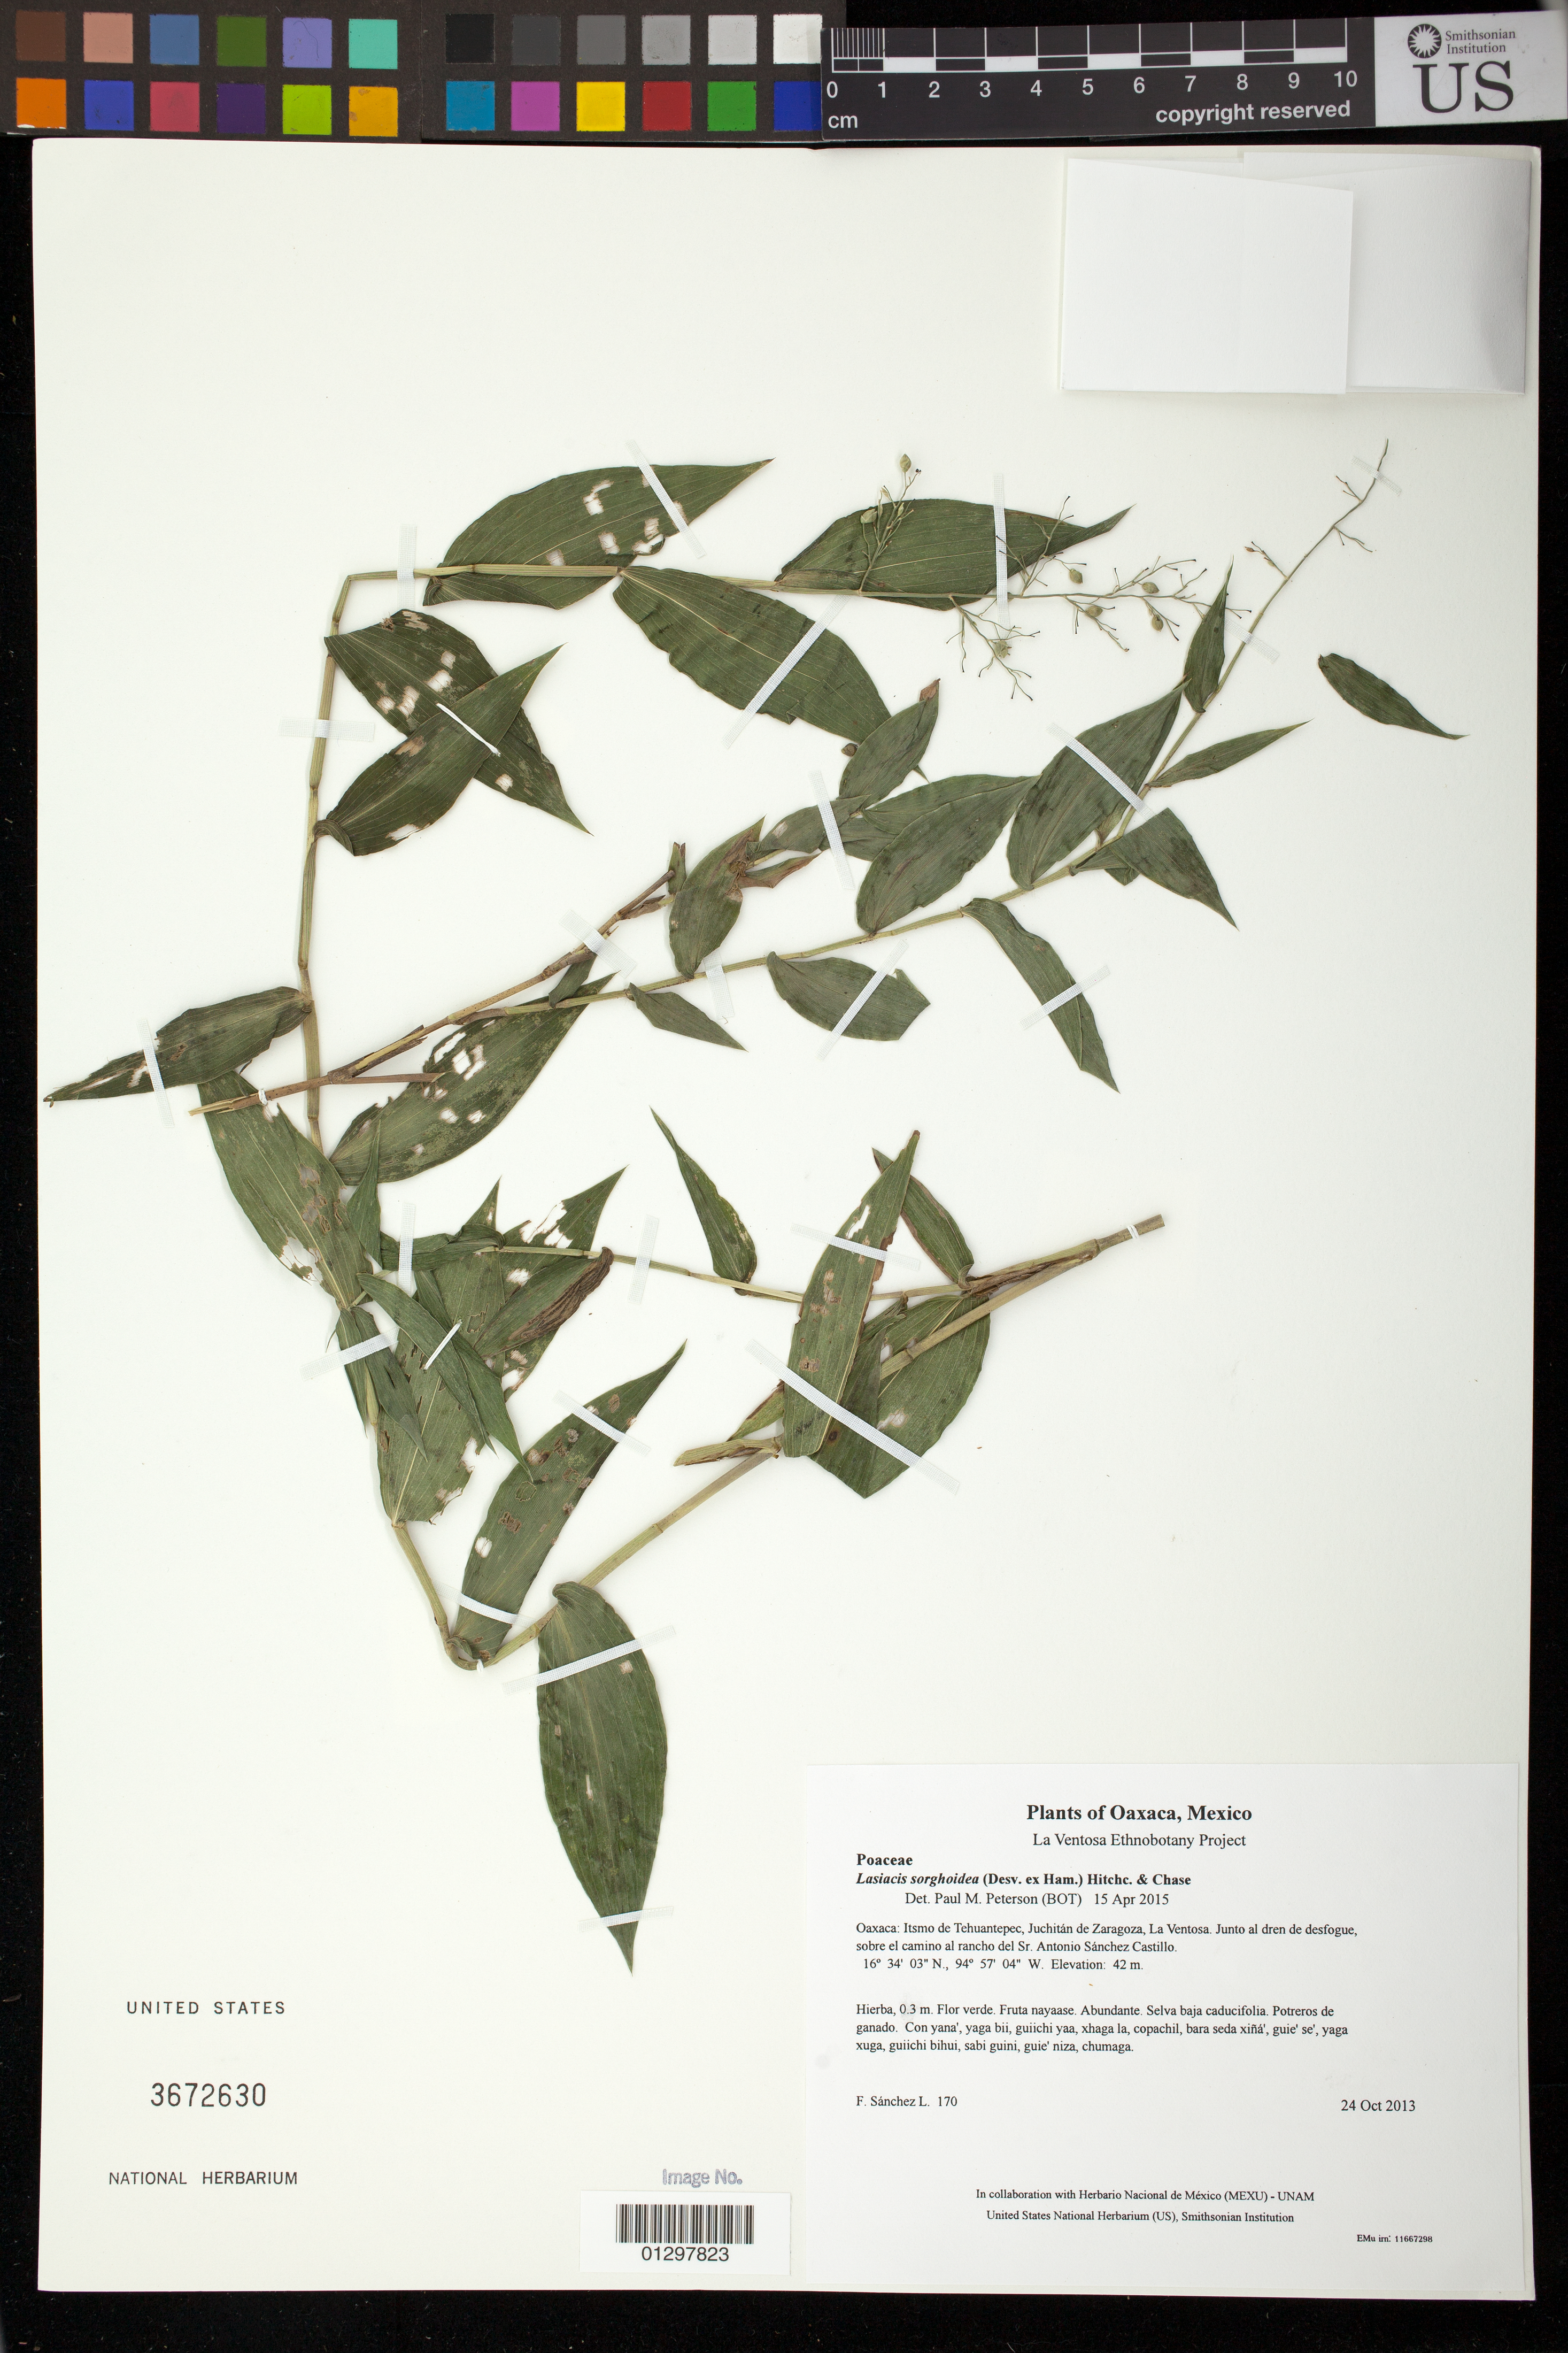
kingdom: Plantae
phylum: Tracheophyta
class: Liliopsida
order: Poales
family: Poaceae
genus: Lasiacis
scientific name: Lasiacis sorghoidea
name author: (Desv. ex Ham.) Hitchc. & Chase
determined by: Peterson, Paul M., (BOT), Smithsonian Institution - National Museum of Natural History (UNITED STATES)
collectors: F. Sánchez L.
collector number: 170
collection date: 2013-10-24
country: Mexico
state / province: Oaxaca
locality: Itsmo de Tehuantepec, Juchitán de Zaragoza, La Ventosa. Junto al dren de desfogue, sobre el camino al rancho del Sr. Antonio Sánchez Castillo.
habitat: Selva baja caducifolia. Potreros de ganado.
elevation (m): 42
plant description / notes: JEBOT, MEXU, SERO, US; Guixi. 0.3 m. Guie' naga'. Cuaananaxhi nayaase. Stale.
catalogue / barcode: US 3672630